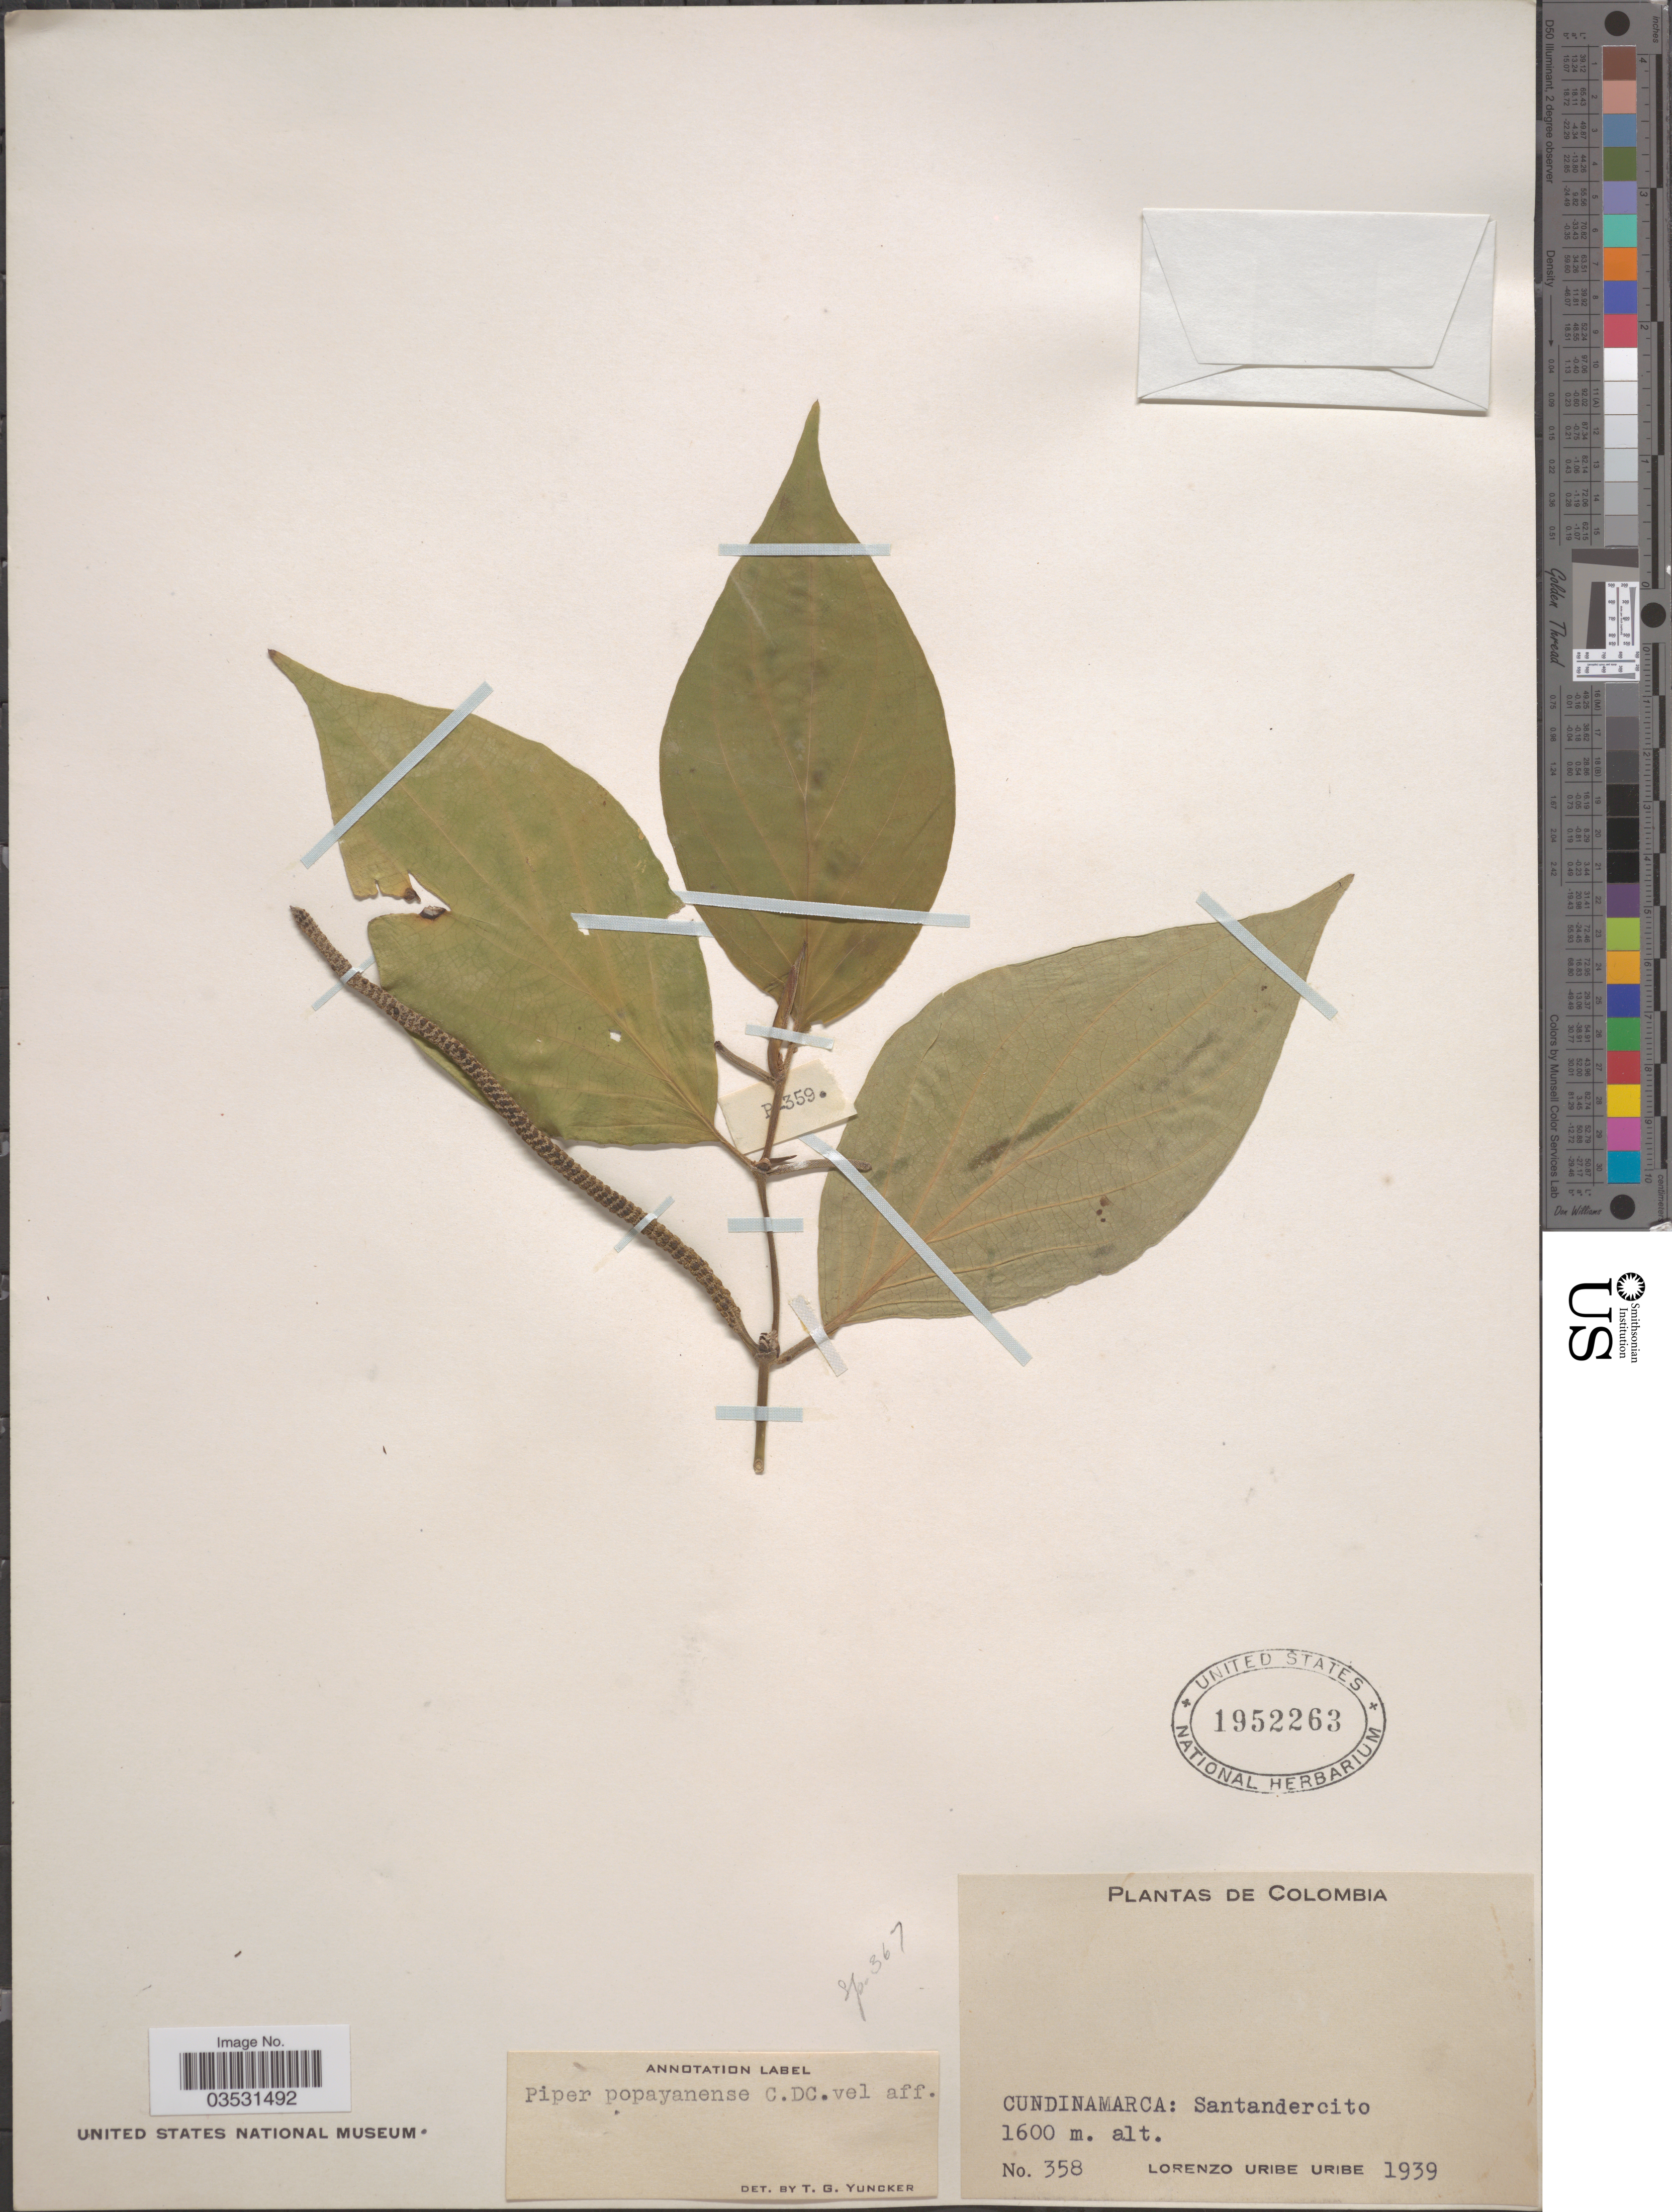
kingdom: Plantae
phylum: Tracheophyta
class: Magnoliopsida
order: Piperales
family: Piperaceae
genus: Piper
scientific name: Piper popayanense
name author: C. DC.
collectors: L. Uribe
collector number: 358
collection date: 1939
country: Colombia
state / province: Cundinamarca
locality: Santandercito.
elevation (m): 1600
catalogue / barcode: US 1952263